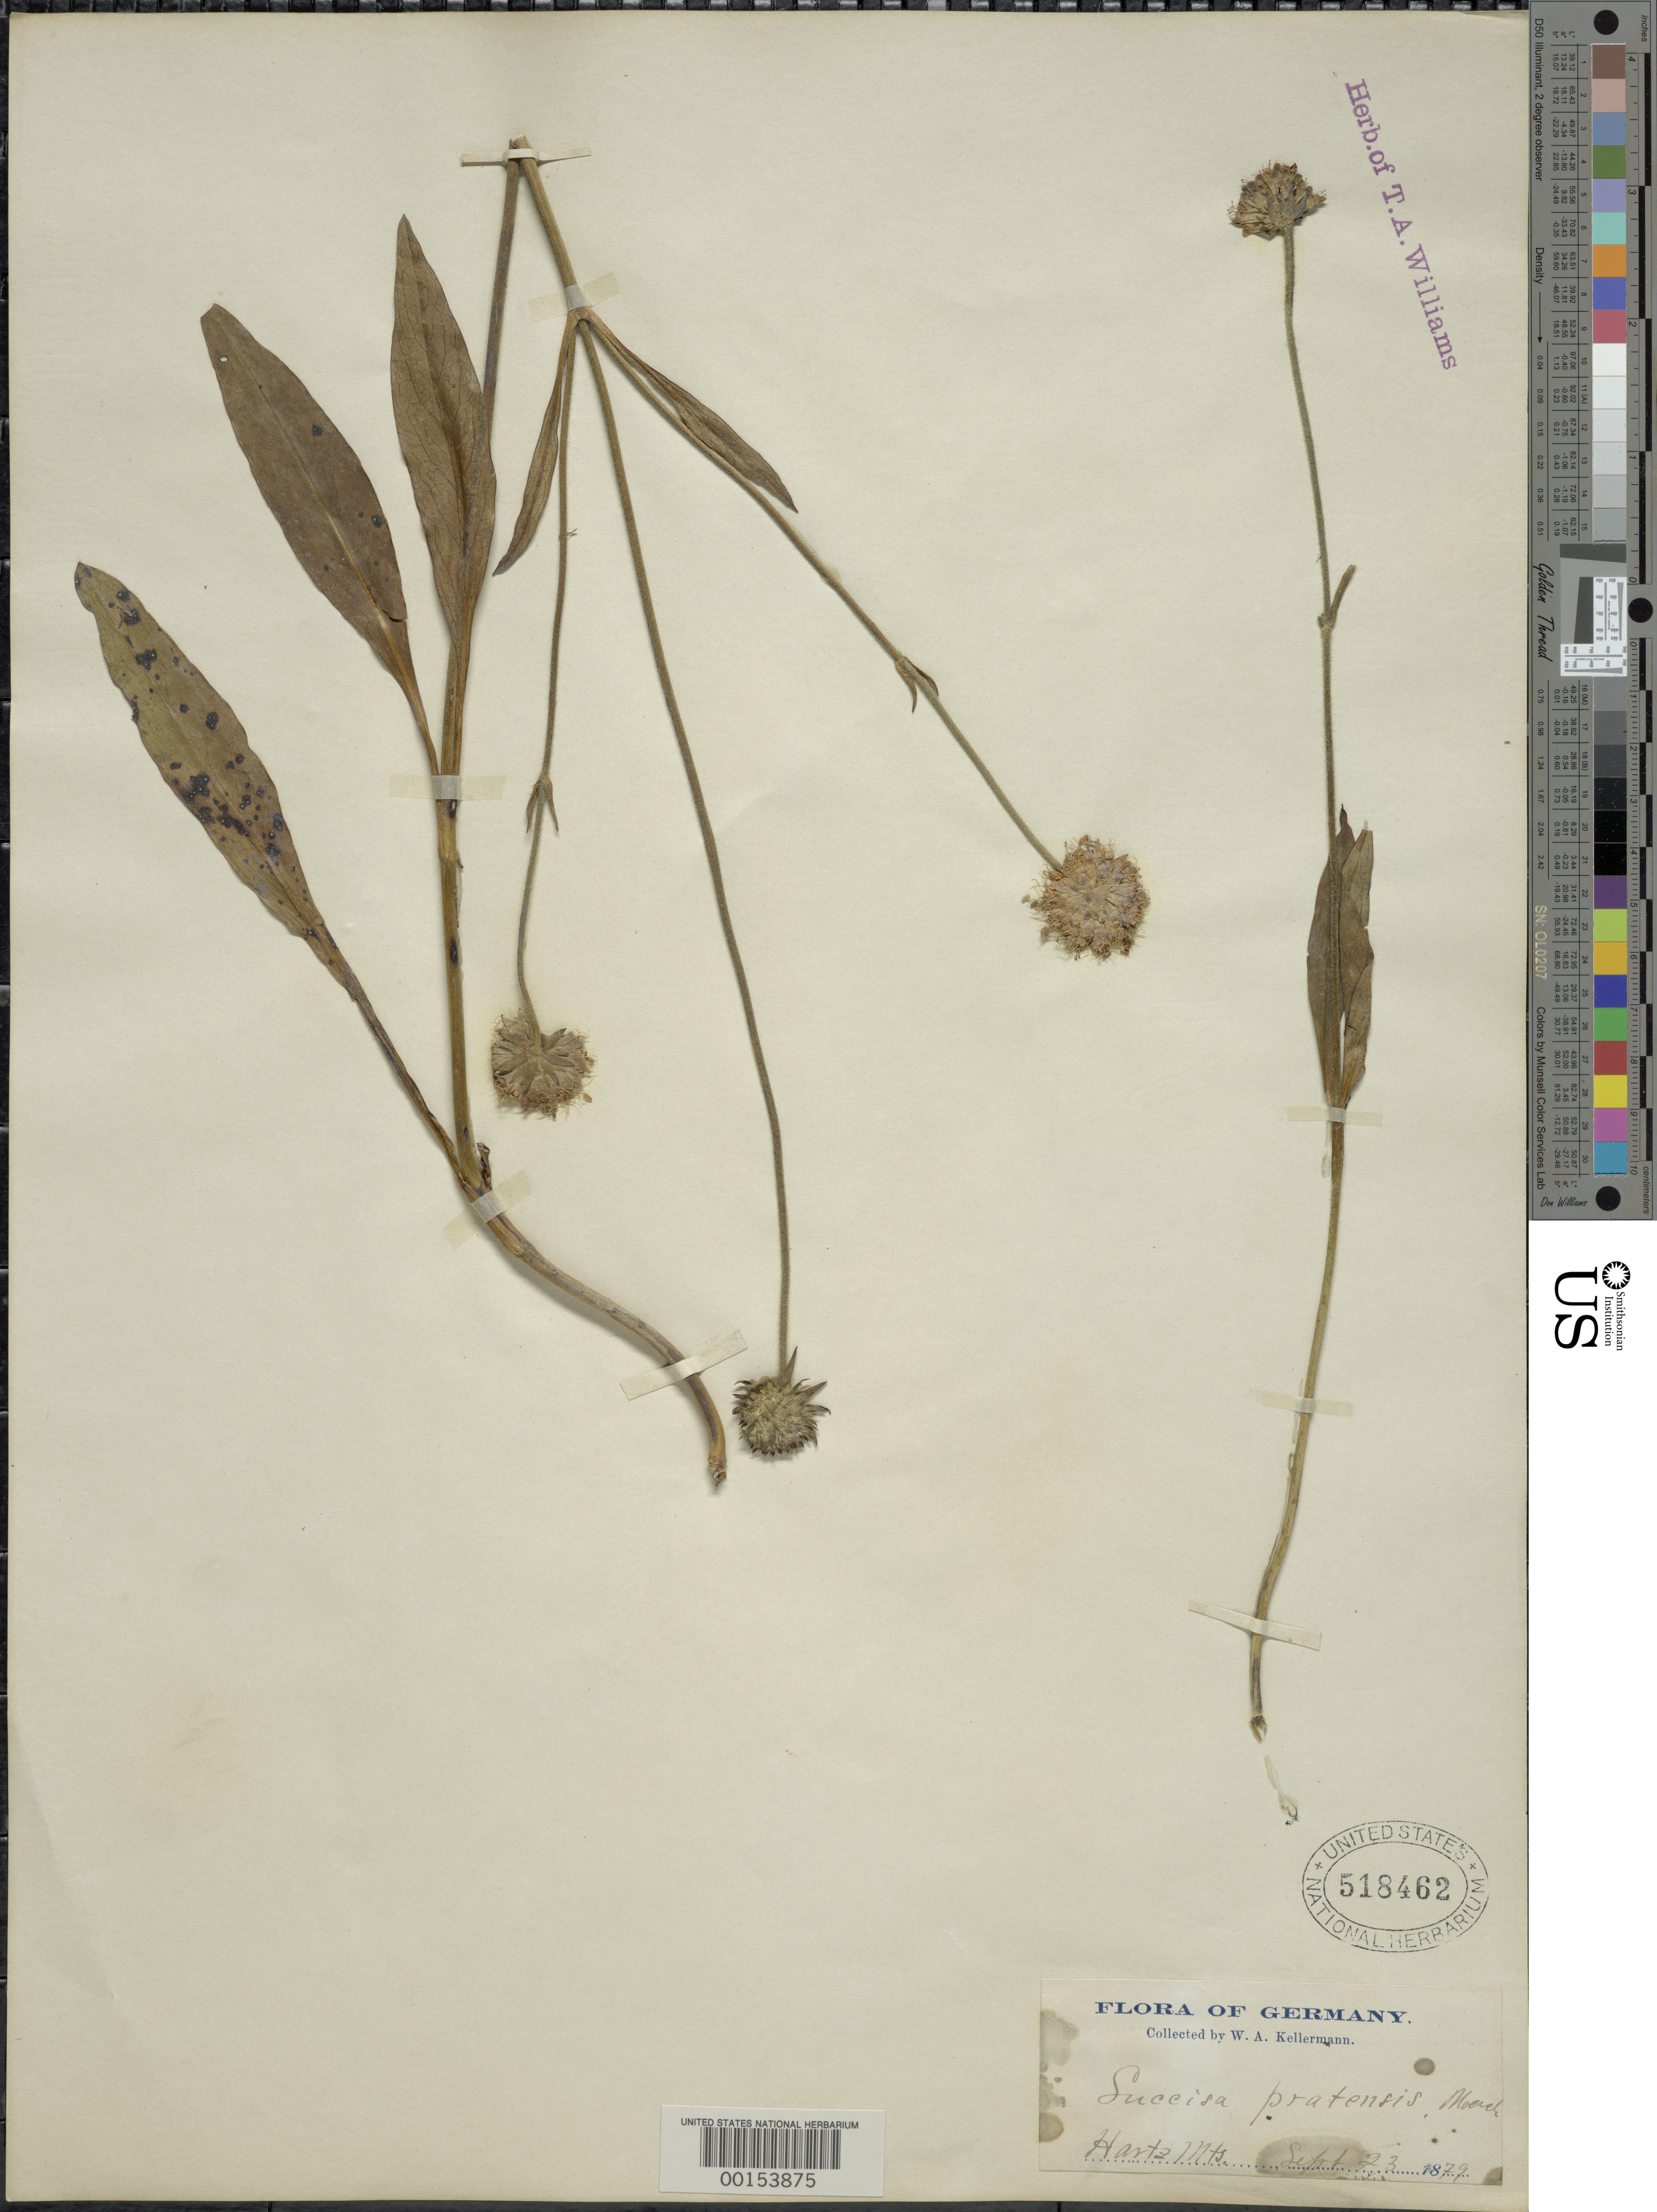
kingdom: Plantae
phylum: Tracheophyta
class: Magnoliopsida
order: Dipsacales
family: Caprifoliaceae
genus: Succisa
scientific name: Succisa pratensis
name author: Moench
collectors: W. A. Kellerman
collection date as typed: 23 Sep 1879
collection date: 1879-09-23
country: Germany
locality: Harta Mts.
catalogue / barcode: US 518462